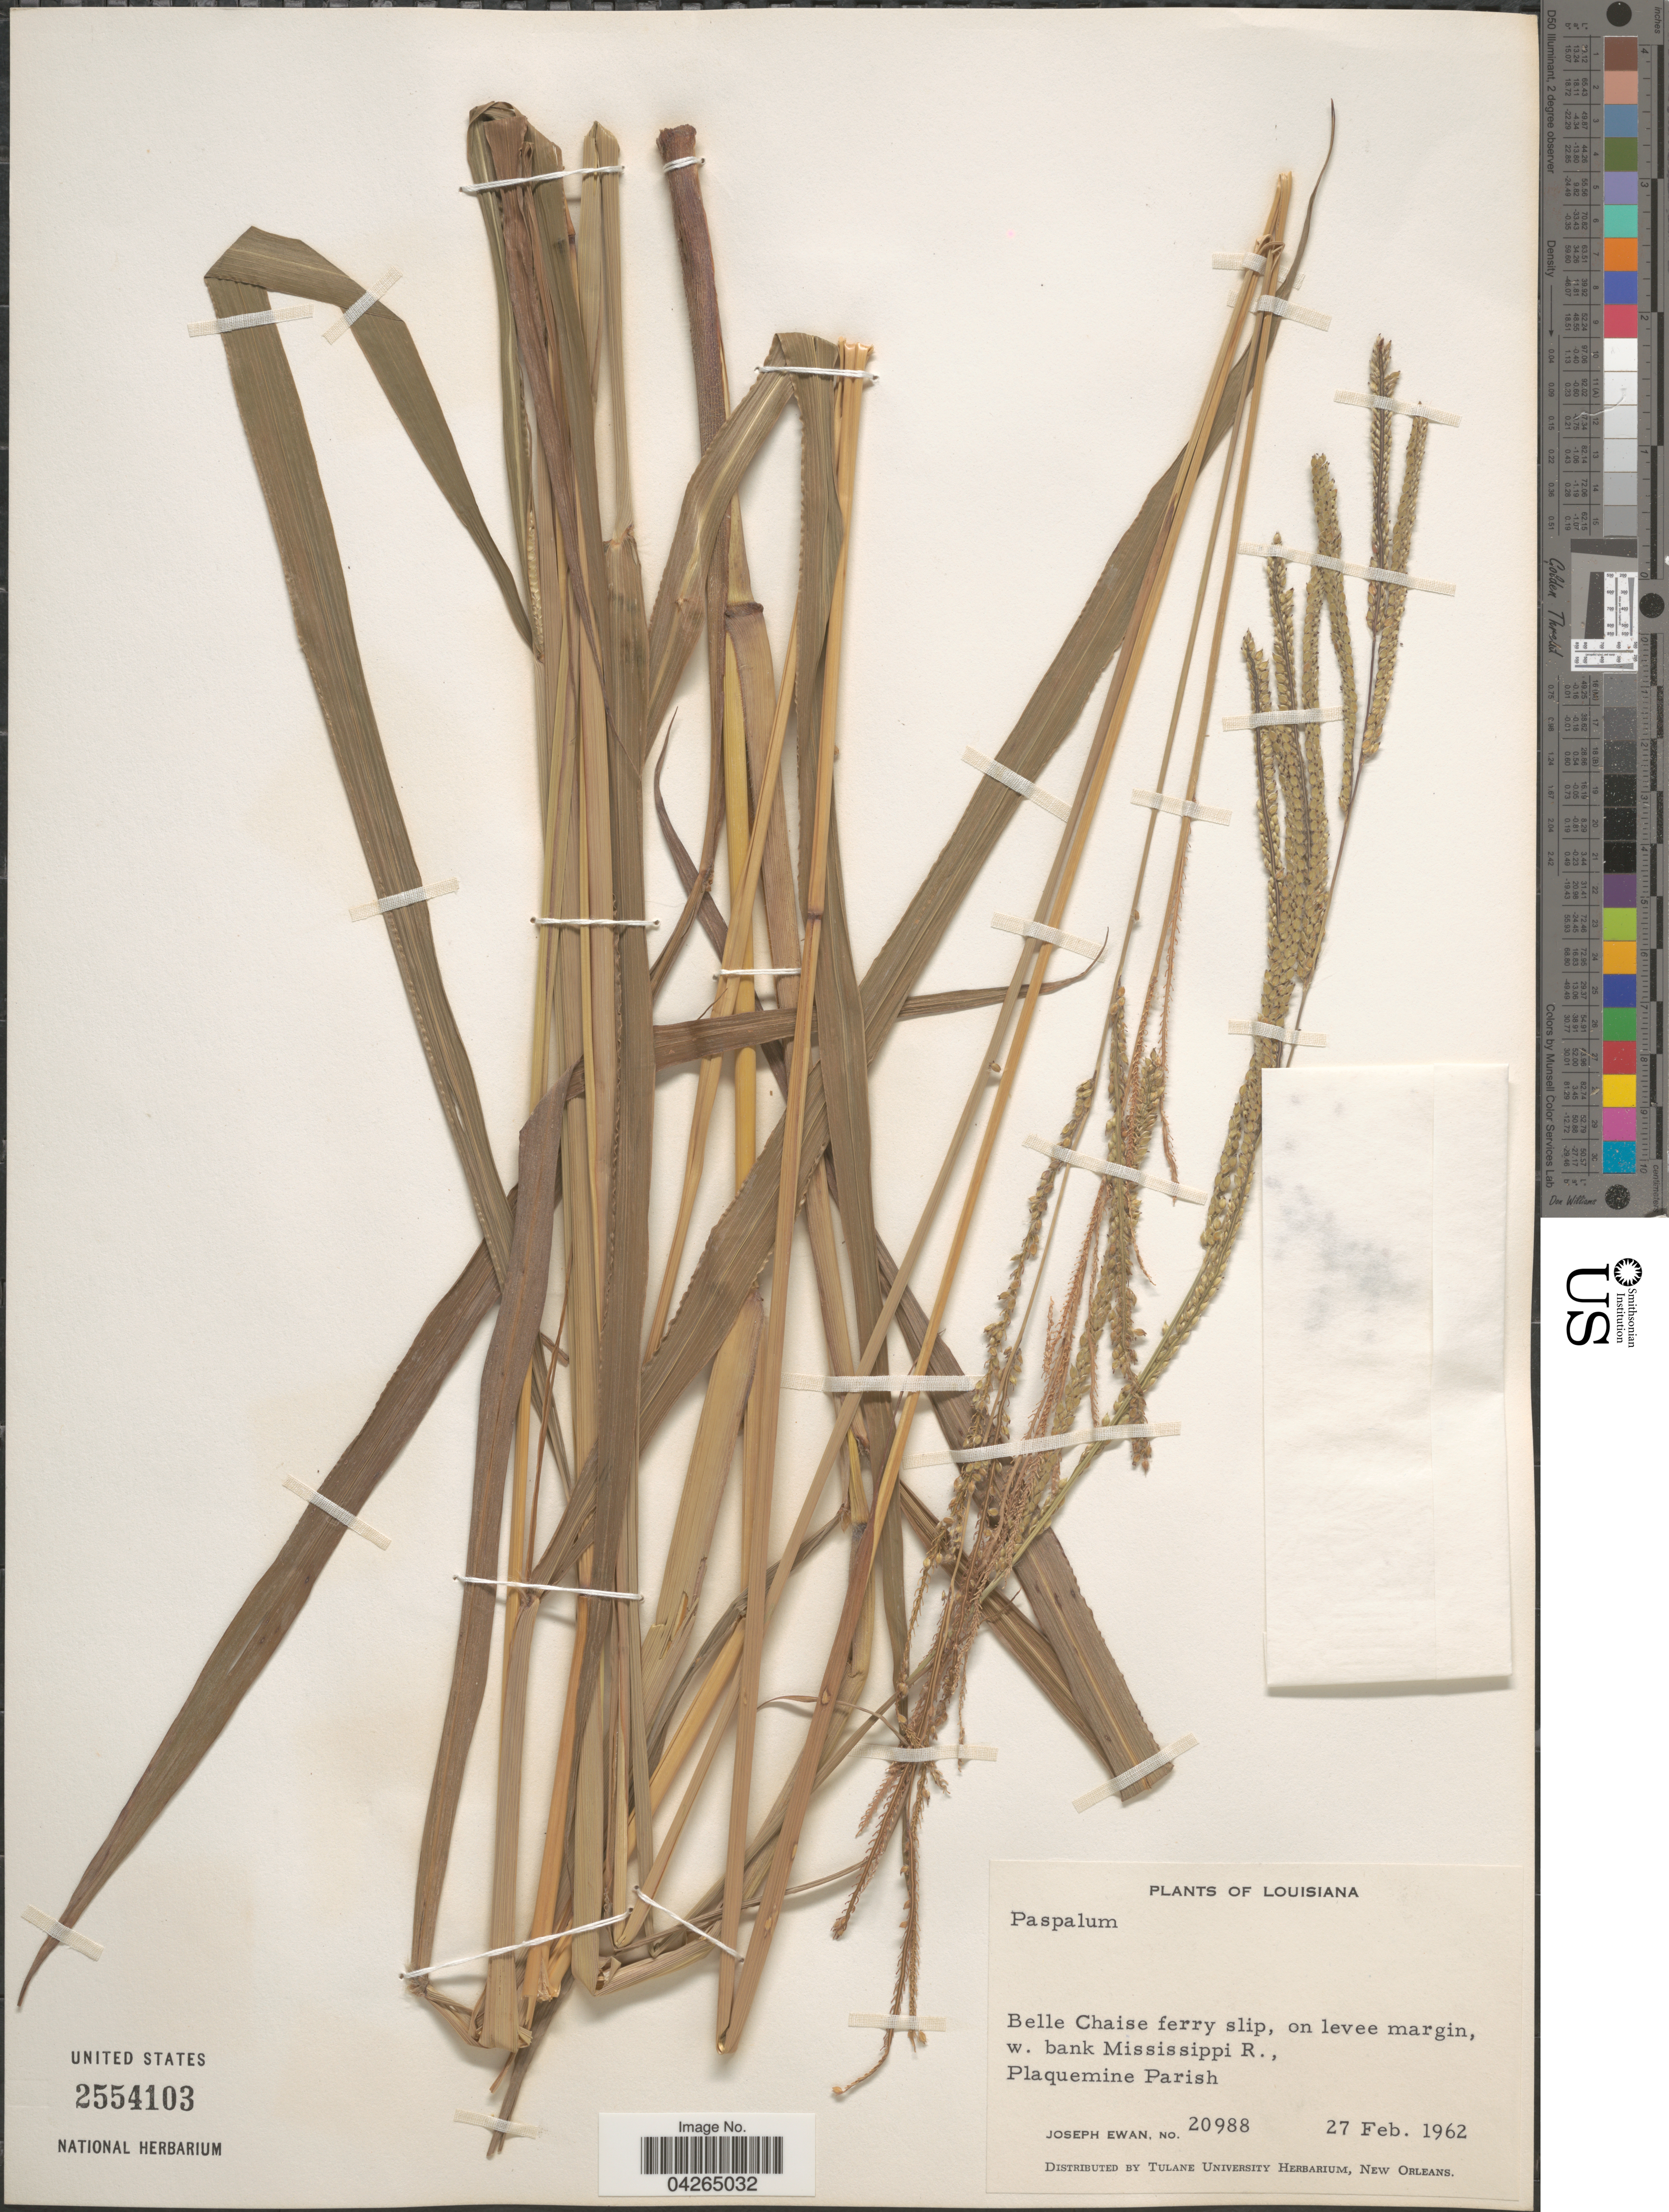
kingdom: Plantae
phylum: Tracheophyta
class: Liliopsida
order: Poales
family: Poaceae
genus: Paspalum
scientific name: Paspalum sp.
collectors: J. A. Ewan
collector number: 20988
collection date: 1962-02-27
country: United States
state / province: Louisiana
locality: Belle Chaise ferry slip, on levee margin, w. bank Mississippi R., Plaquemine Parish.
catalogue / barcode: US 2554103